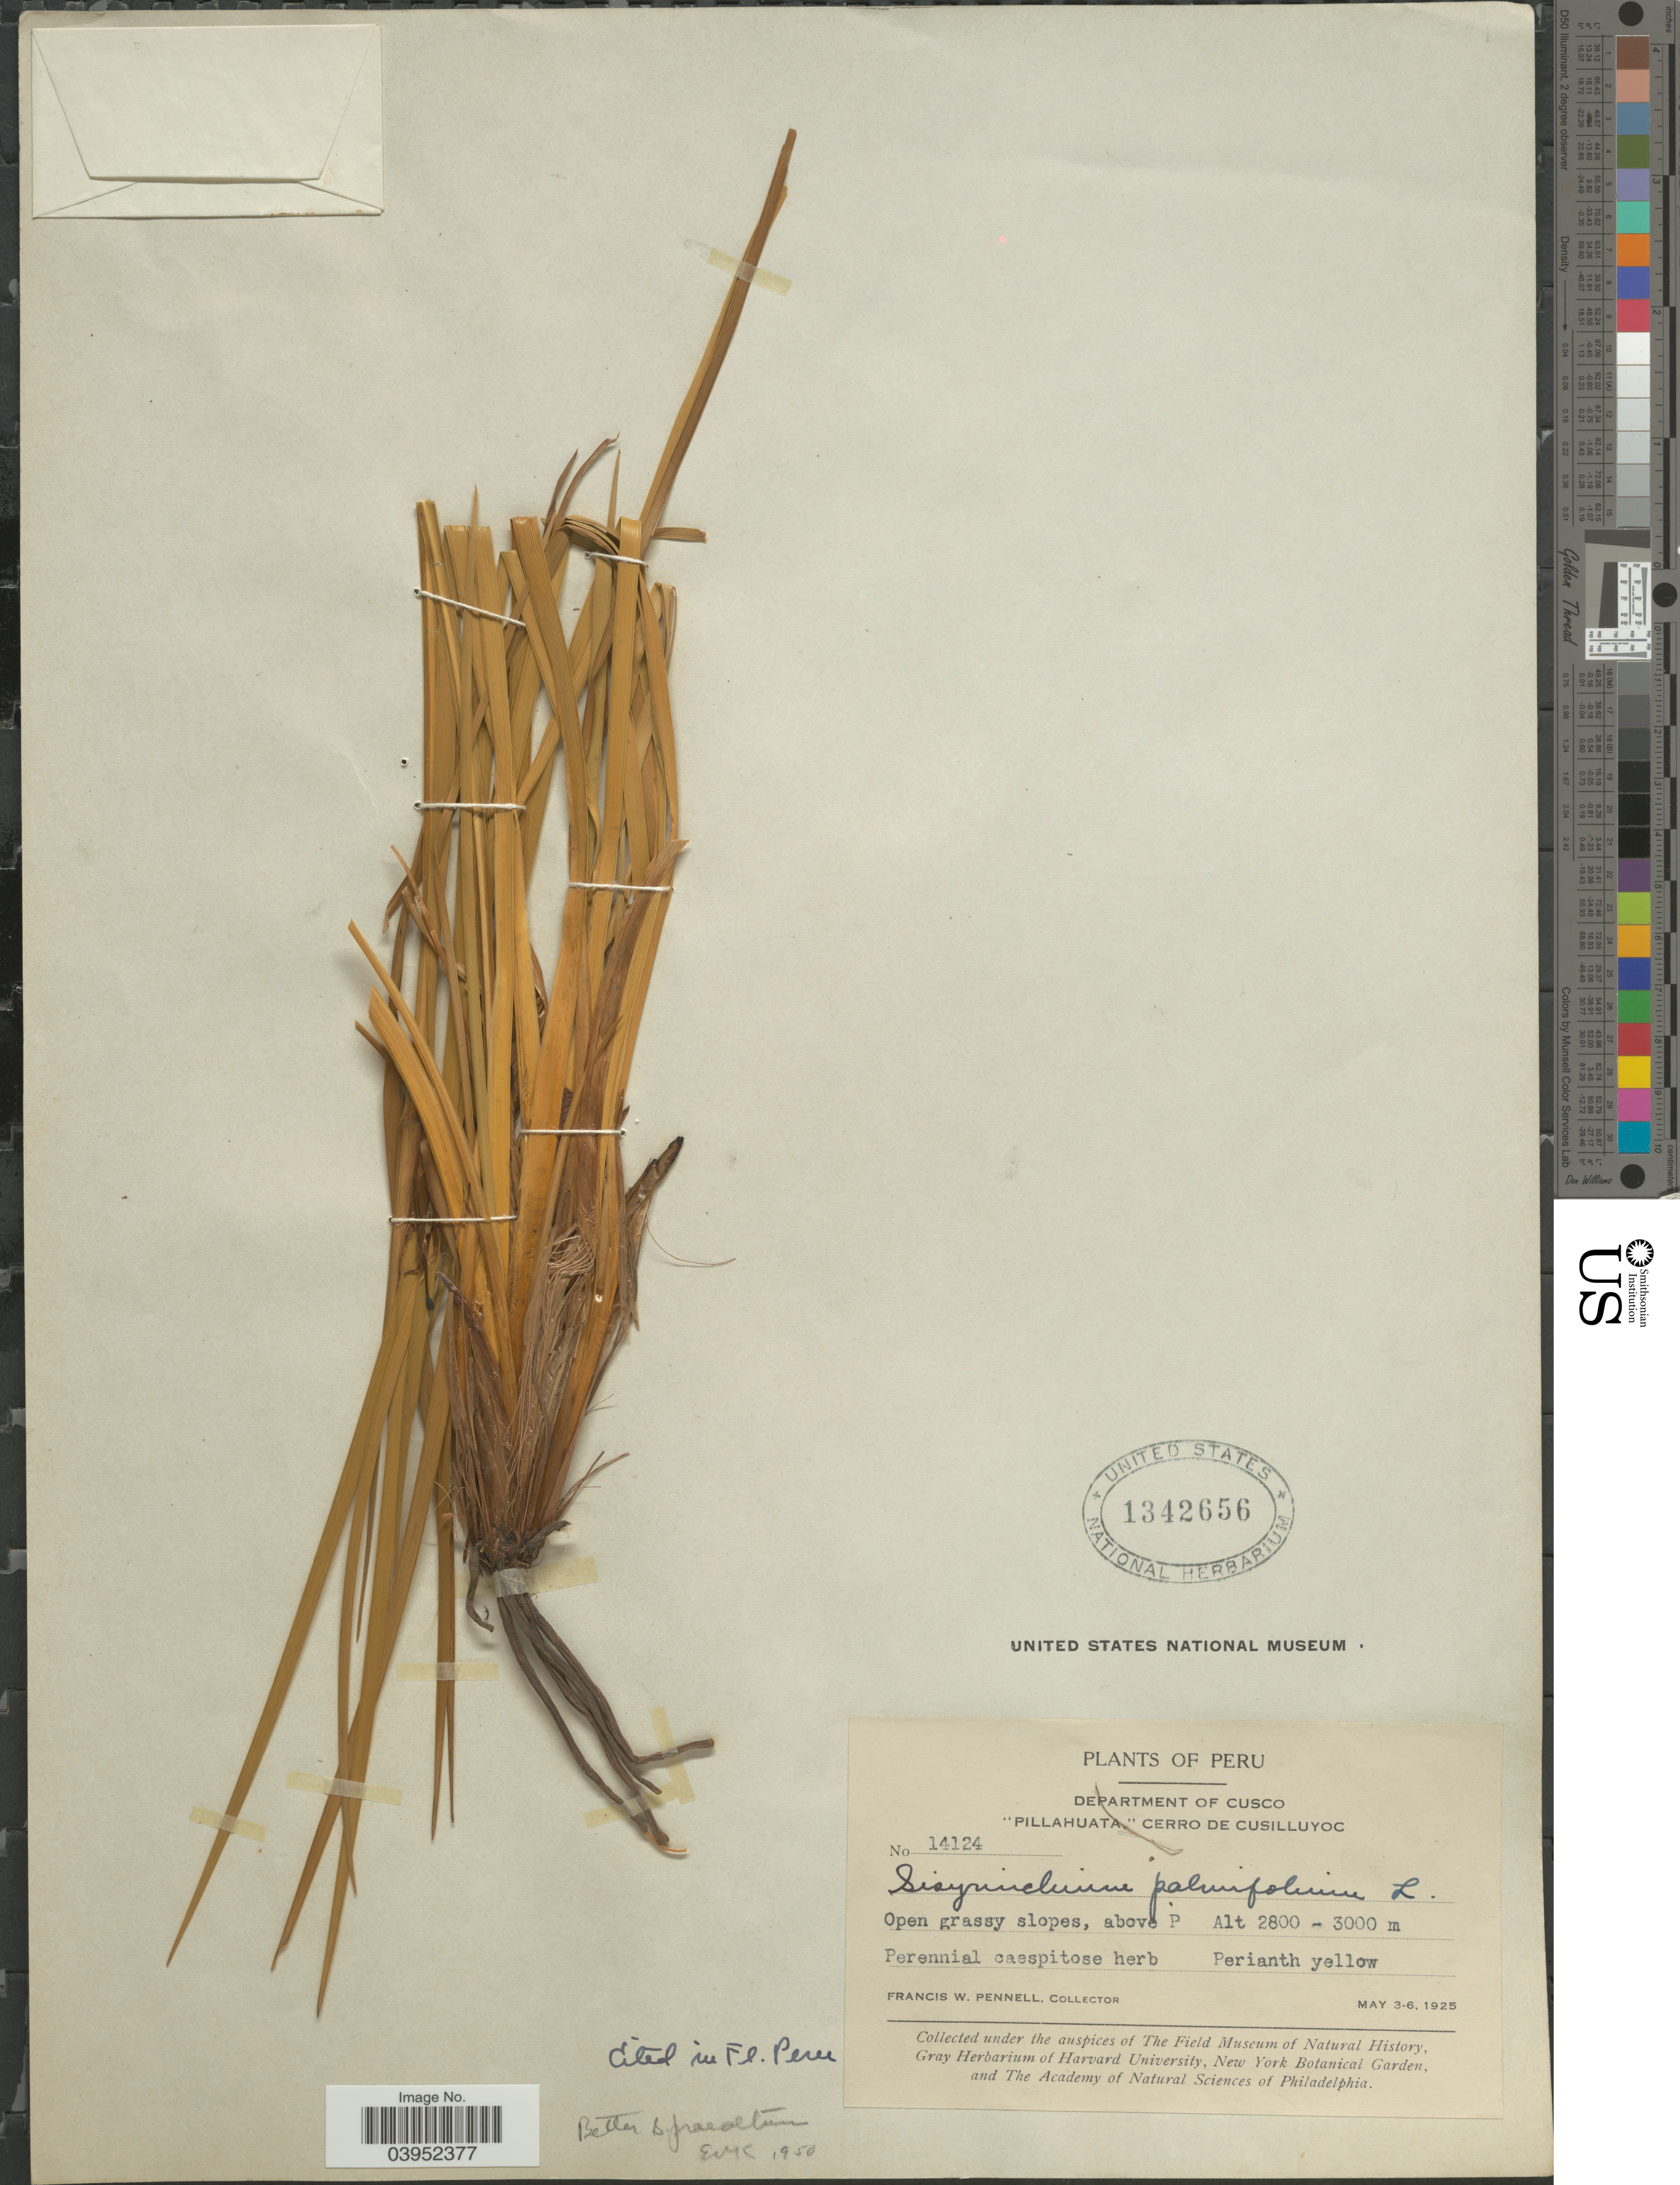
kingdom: Plantae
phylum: Tracheophyta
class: Liliopsida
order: Asparagales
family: Iridaceae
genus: Sisyrinchium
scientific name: Sisyrinchium palmifolium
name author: L.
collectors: F. W. Pennell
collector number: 14124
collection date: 1925-05-03/1925-05-06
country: Peru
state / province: Cusco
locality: Department of Cusco "Pillahuata," cerro de Cusilluyoc.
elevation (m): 2800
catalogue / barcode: US 1342656